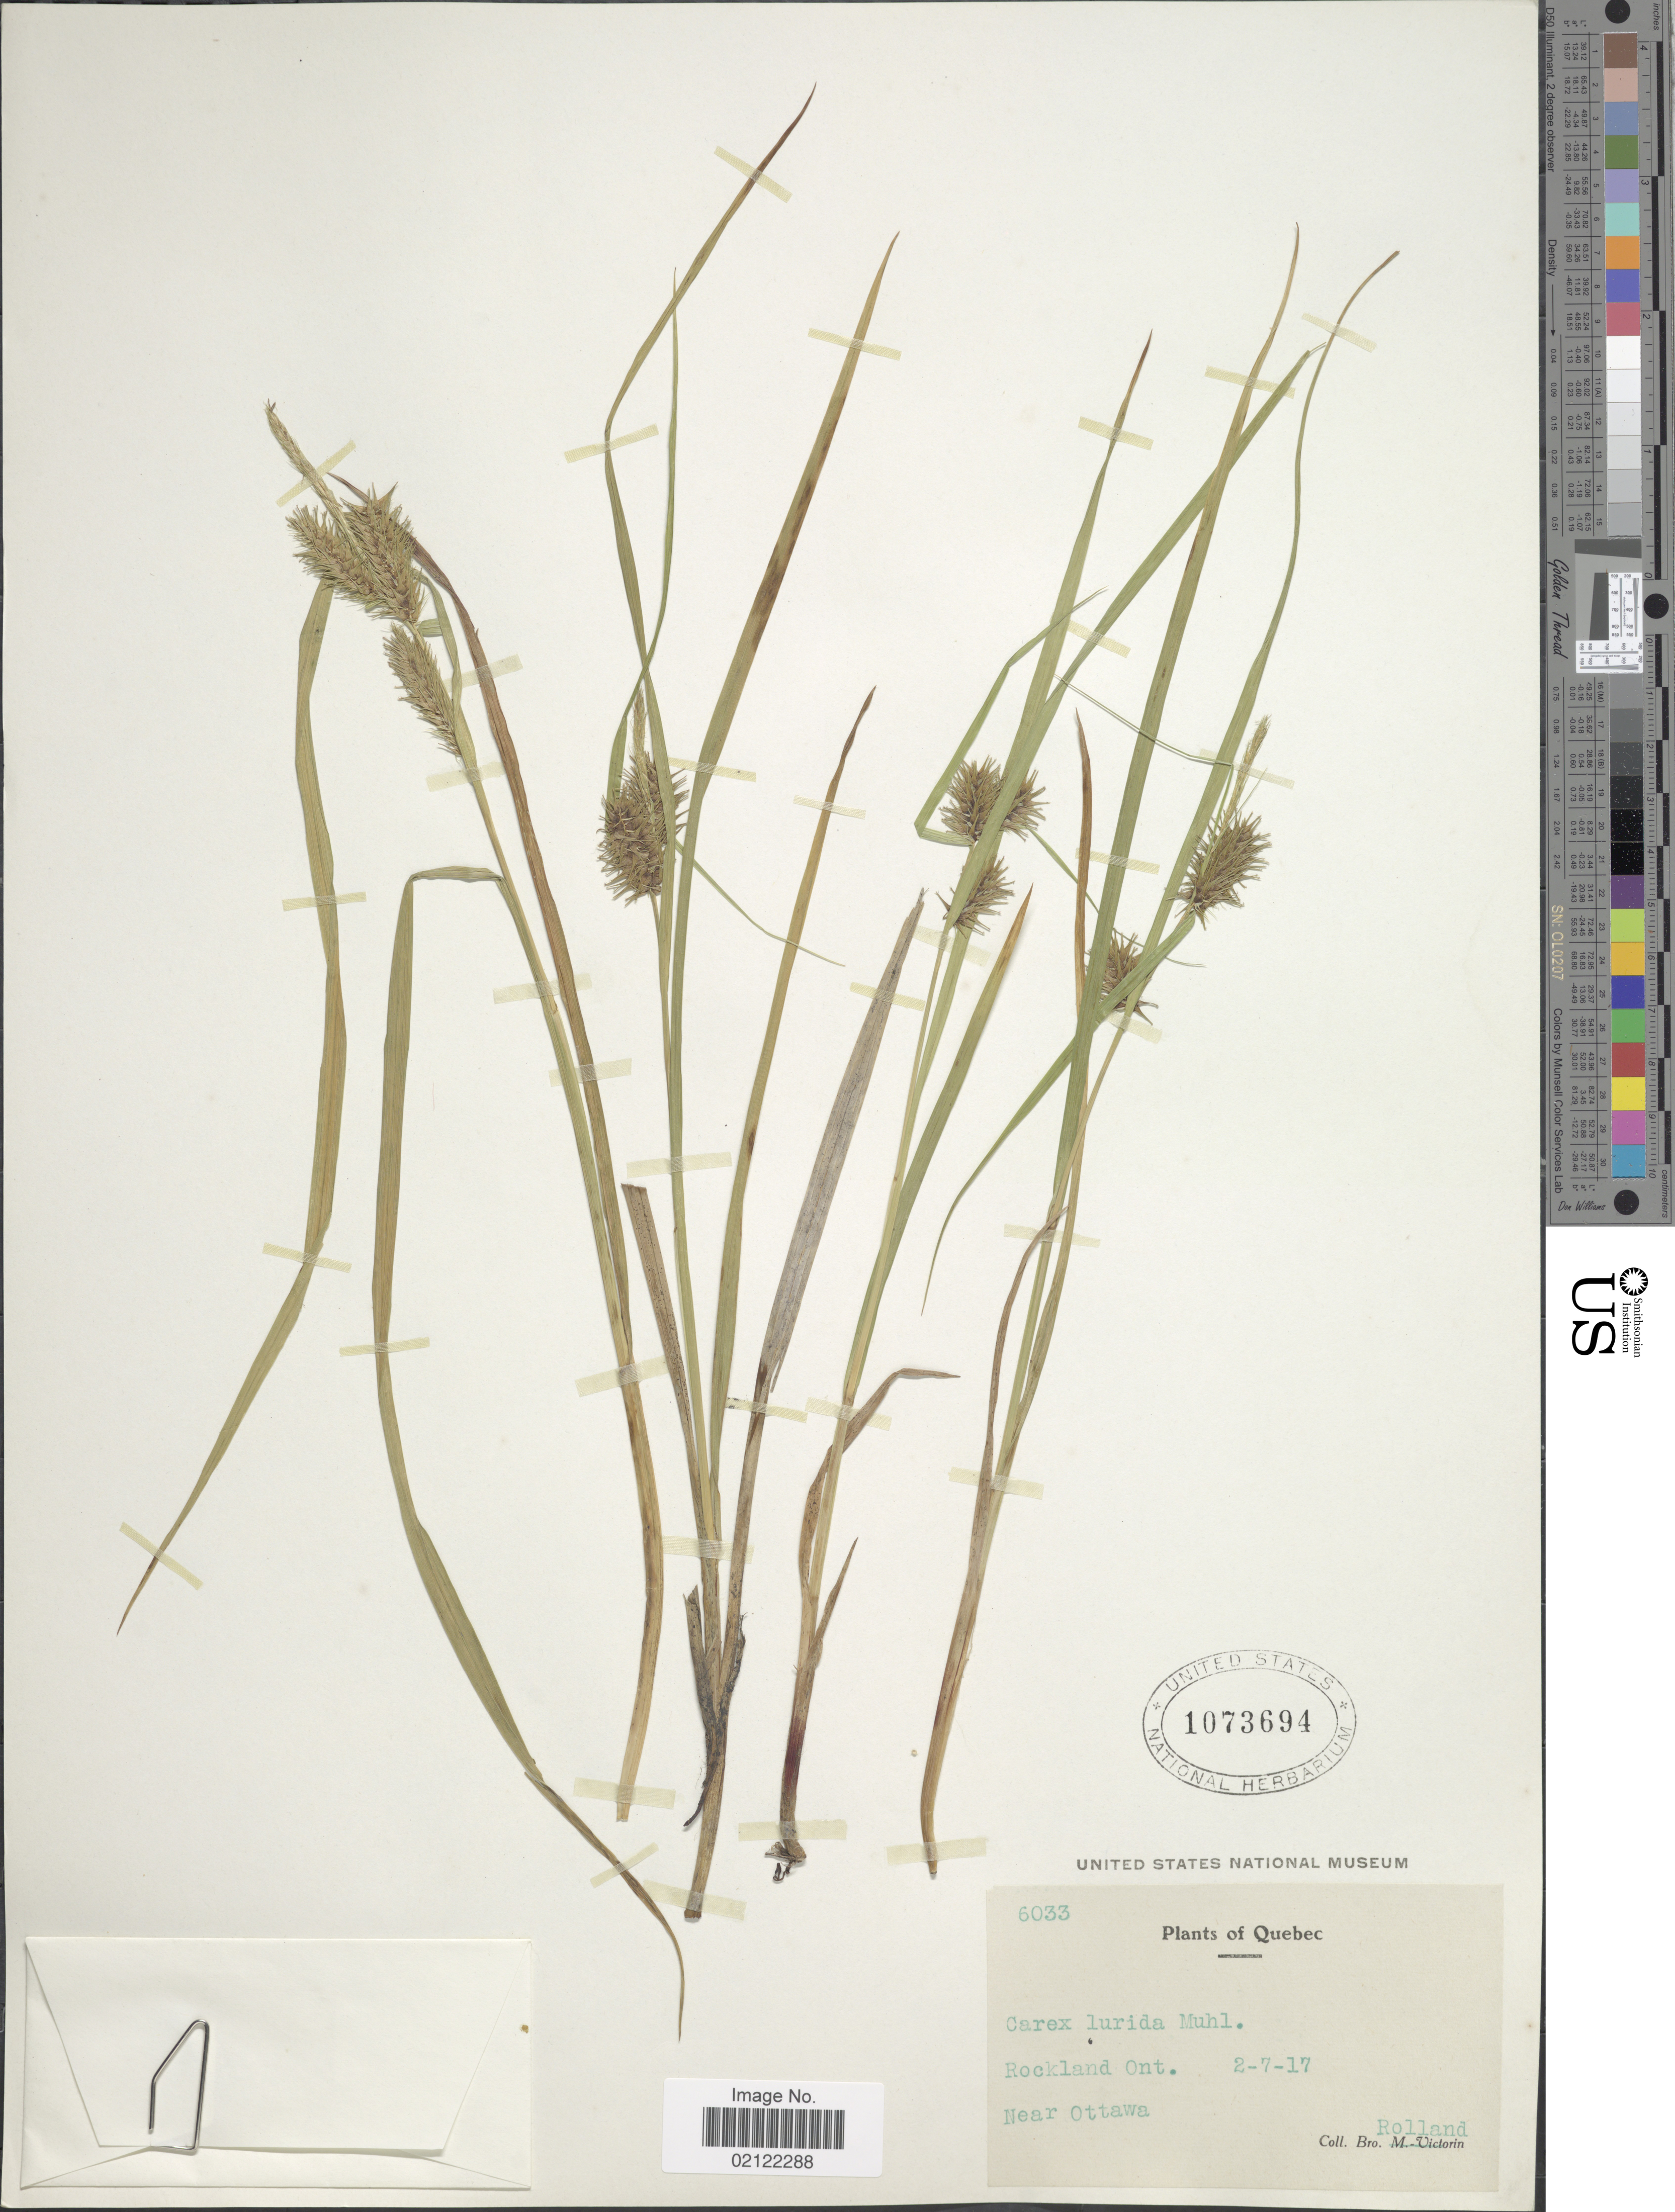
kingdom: Plantae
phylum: Tracheophyta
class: Liliopsida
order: Poales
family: Cyperaceae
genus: Carex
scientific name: Carex lurida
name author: Wahlenb.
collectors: B. Rolland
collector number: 6033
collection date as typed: Transcribed d/m/y: 2/7/17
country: Canada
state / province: Ontario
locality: Quebec. Rockland Ont. Near Ottawa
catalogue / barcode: US 1073694